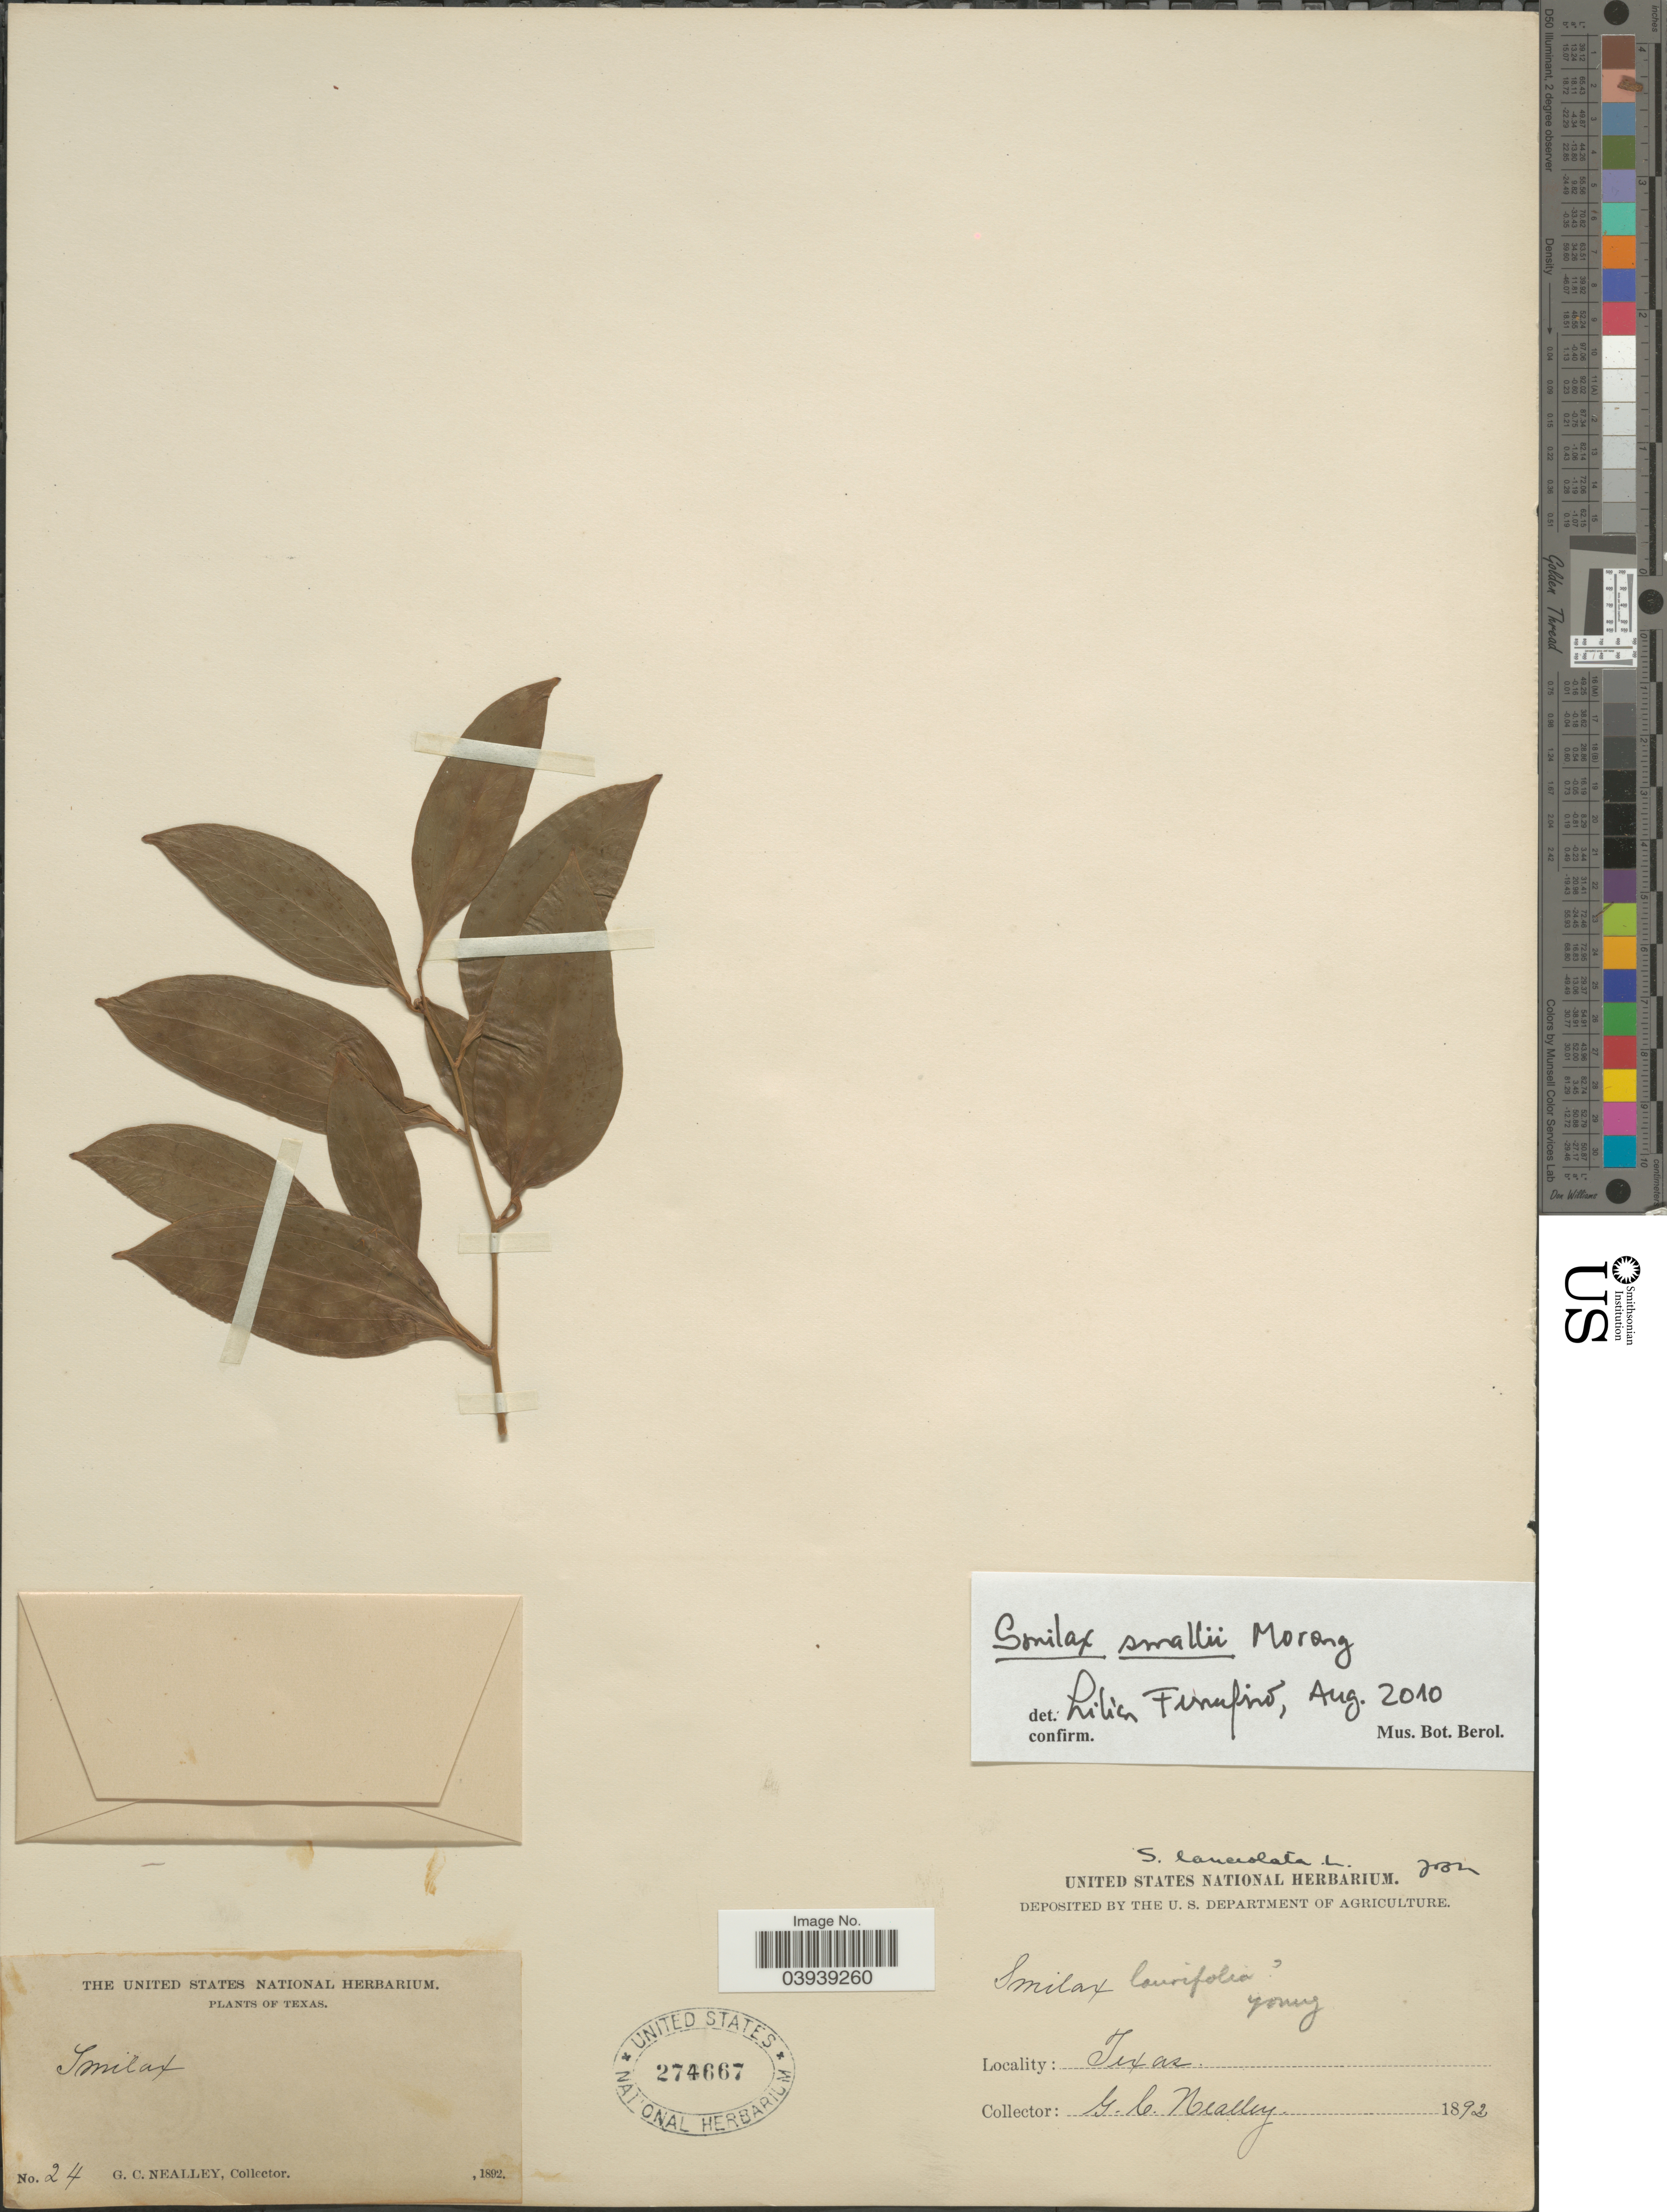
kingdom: Plantae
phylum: Tracheophyta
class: Liliopsida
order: Liliales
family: Smilacaceae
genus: Smilax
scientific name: Smilax smallii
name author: Morong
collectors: G. C. Nealley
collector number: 24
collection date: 1892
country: United States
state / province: Texas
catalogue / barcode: US 274667